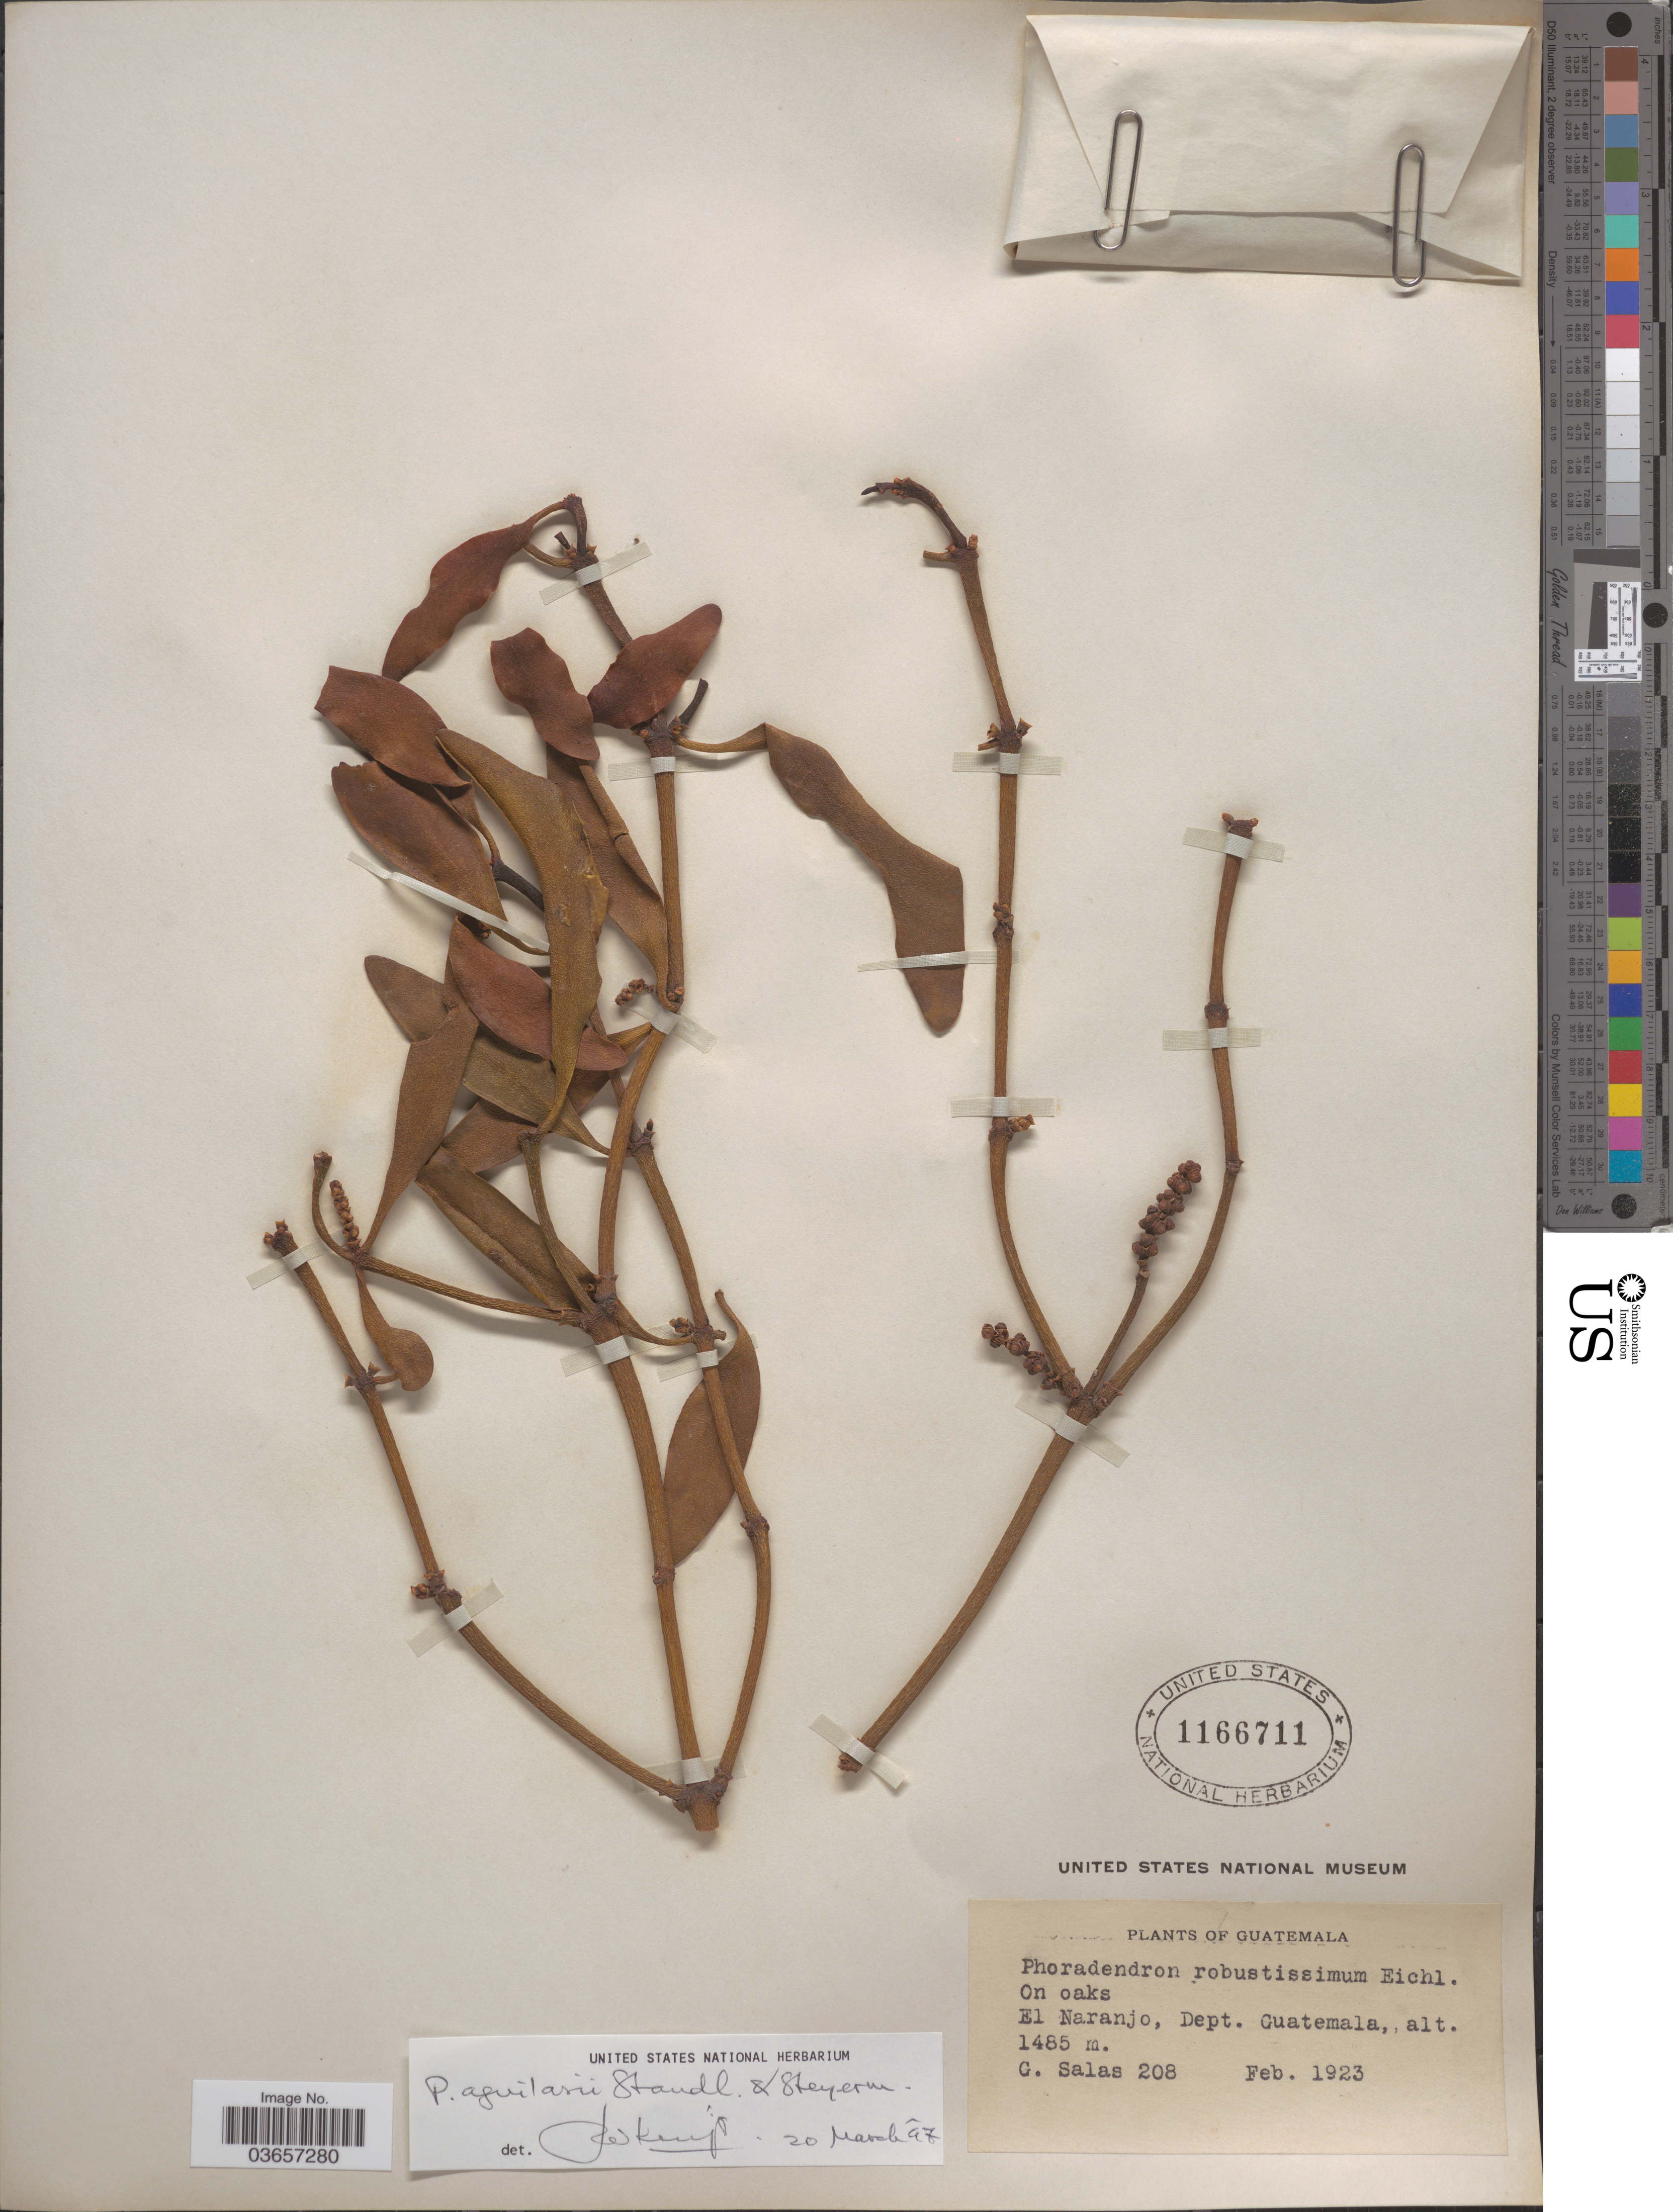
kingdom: Plantae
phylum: Tracheophyta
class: Magnoliopsida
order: Santalales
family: Viscaceae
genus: Phoradendron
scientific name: Phoradendron aguilarii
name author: Standl. & Steyerm.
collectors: G. Salas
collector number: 208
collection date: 1923-02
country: Guatemala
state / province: Guatemala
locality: El Naranjo, Dept. Guatemala.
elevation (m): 1485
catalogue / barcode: US 1166711